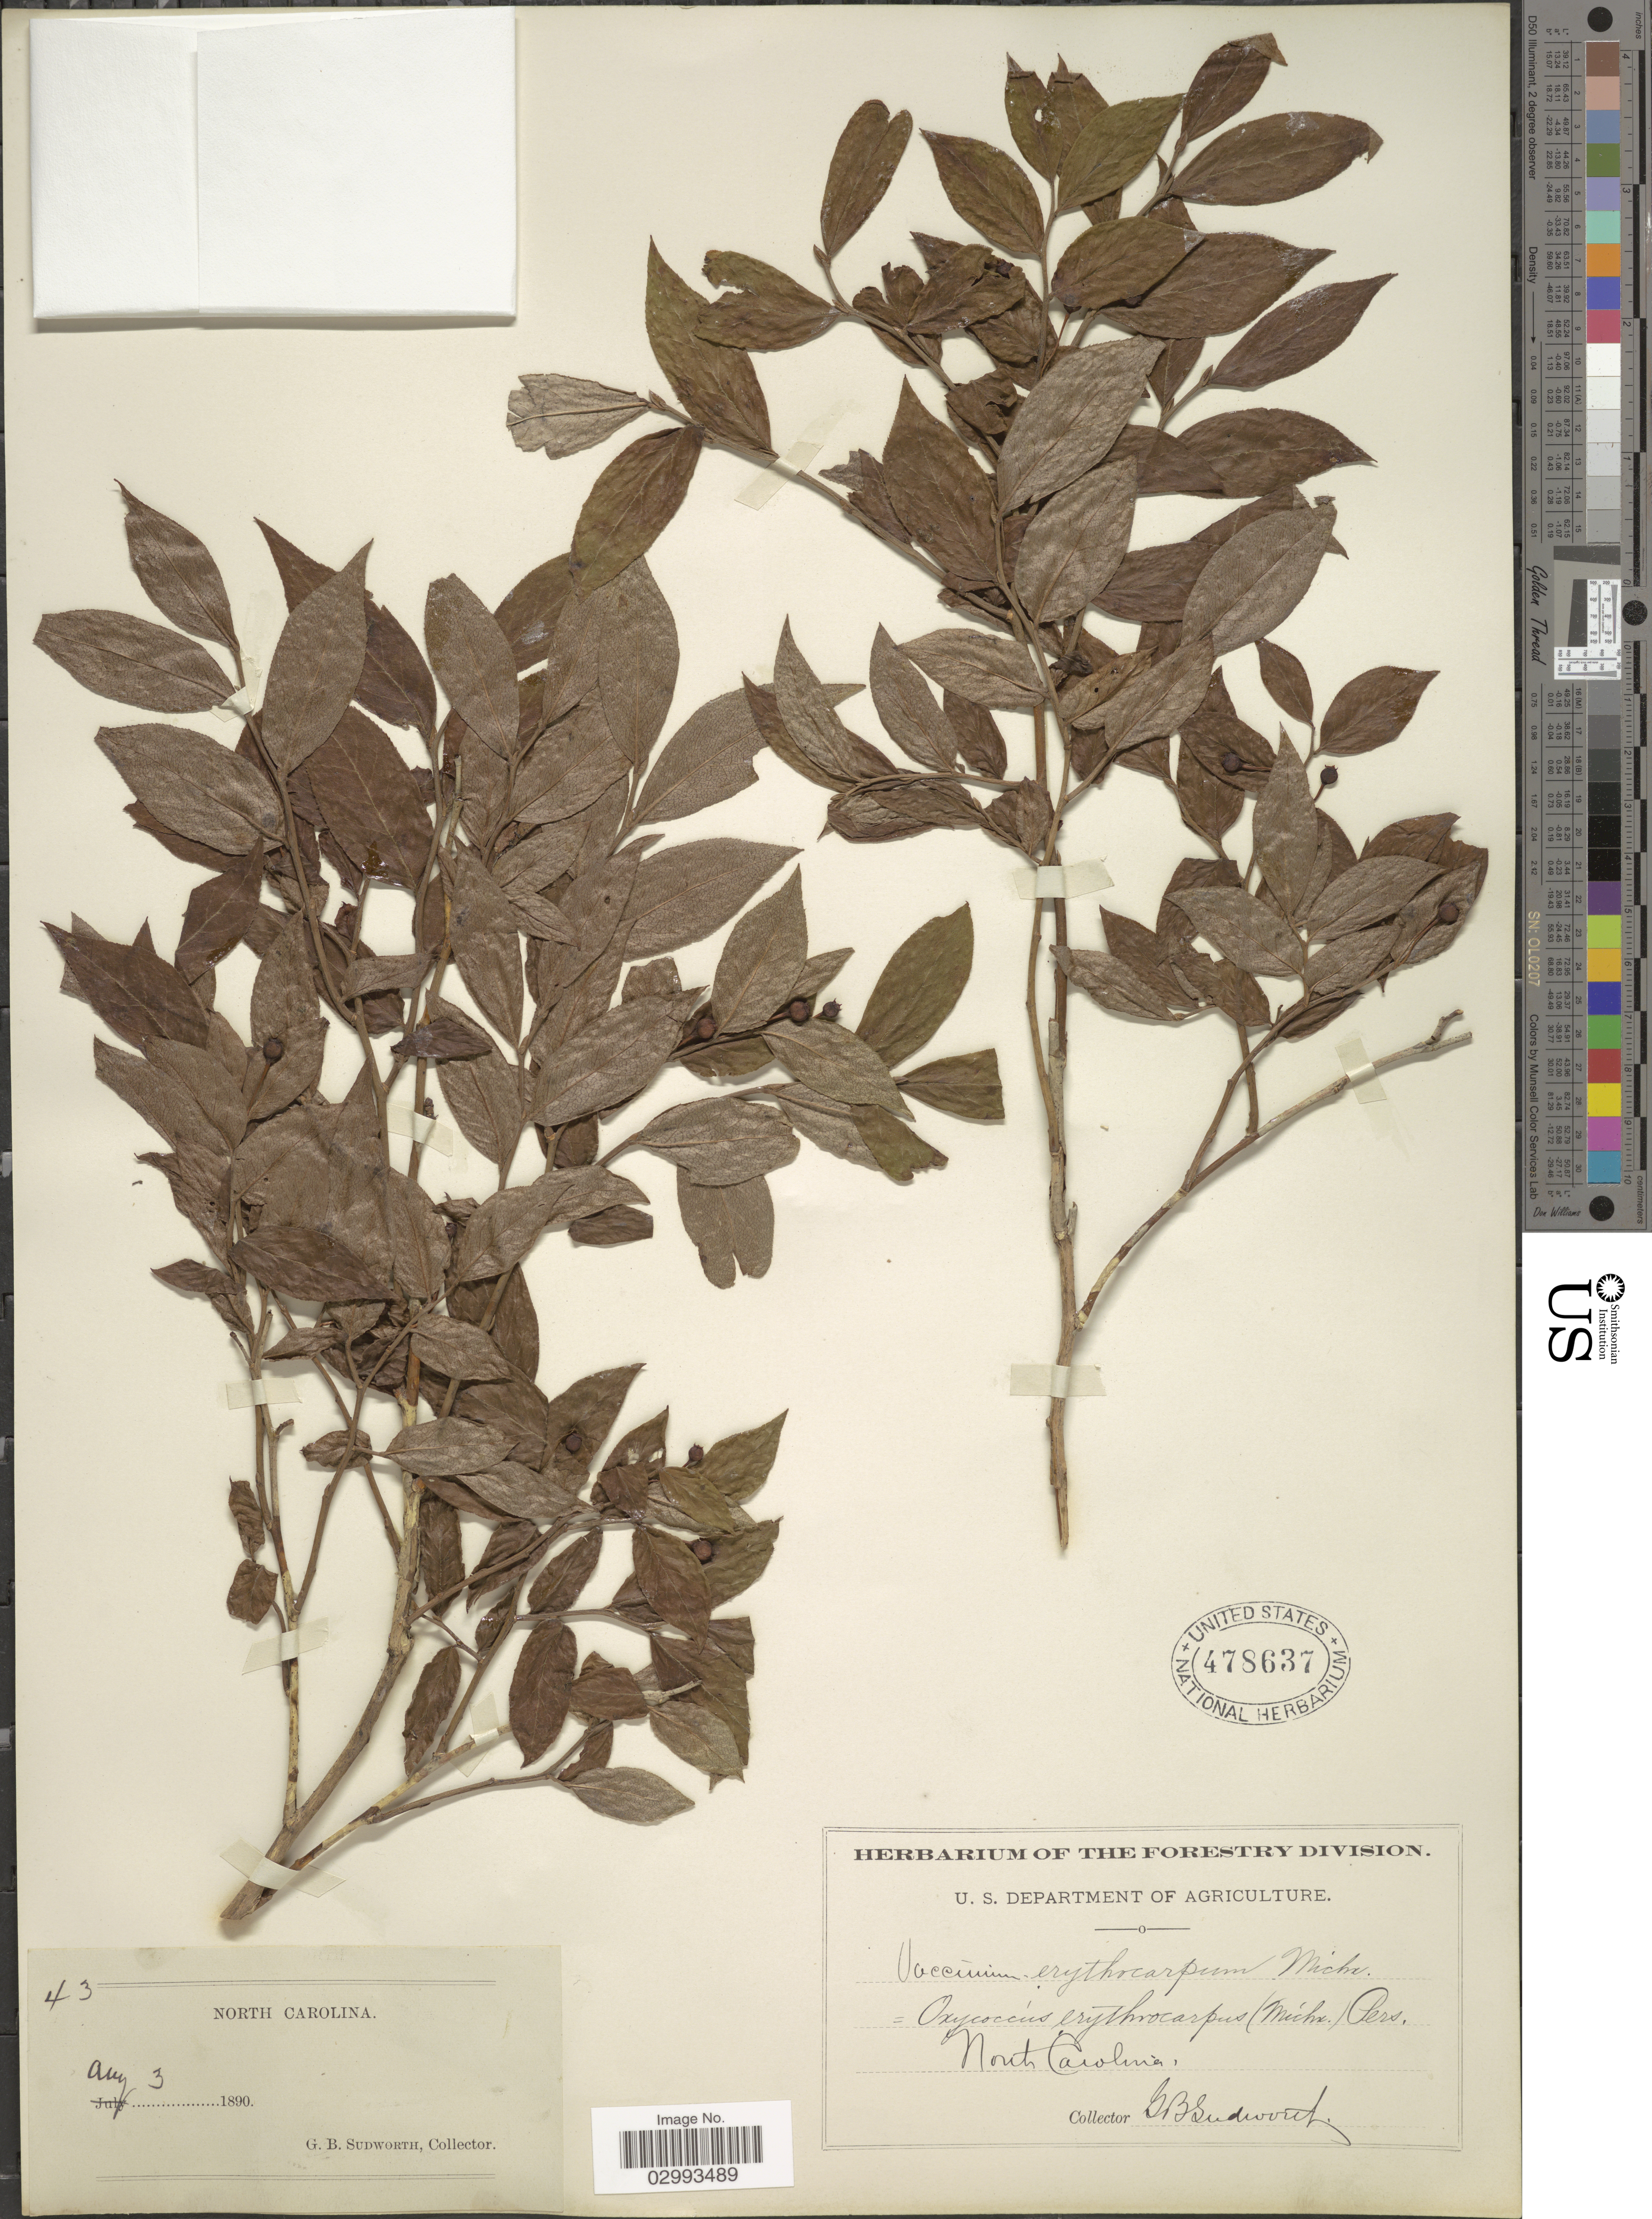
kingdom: Plantae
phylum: Tracheophyta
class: Magnoliopsida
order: Ericales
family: Ericaceae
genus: Hugeria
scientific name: Hugeria erythrocarpa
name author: (Michx.) Small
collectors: G. B. Sudworth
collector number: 43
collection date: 1890-08-03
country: United States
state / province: North Carolina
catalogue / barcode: US 478637